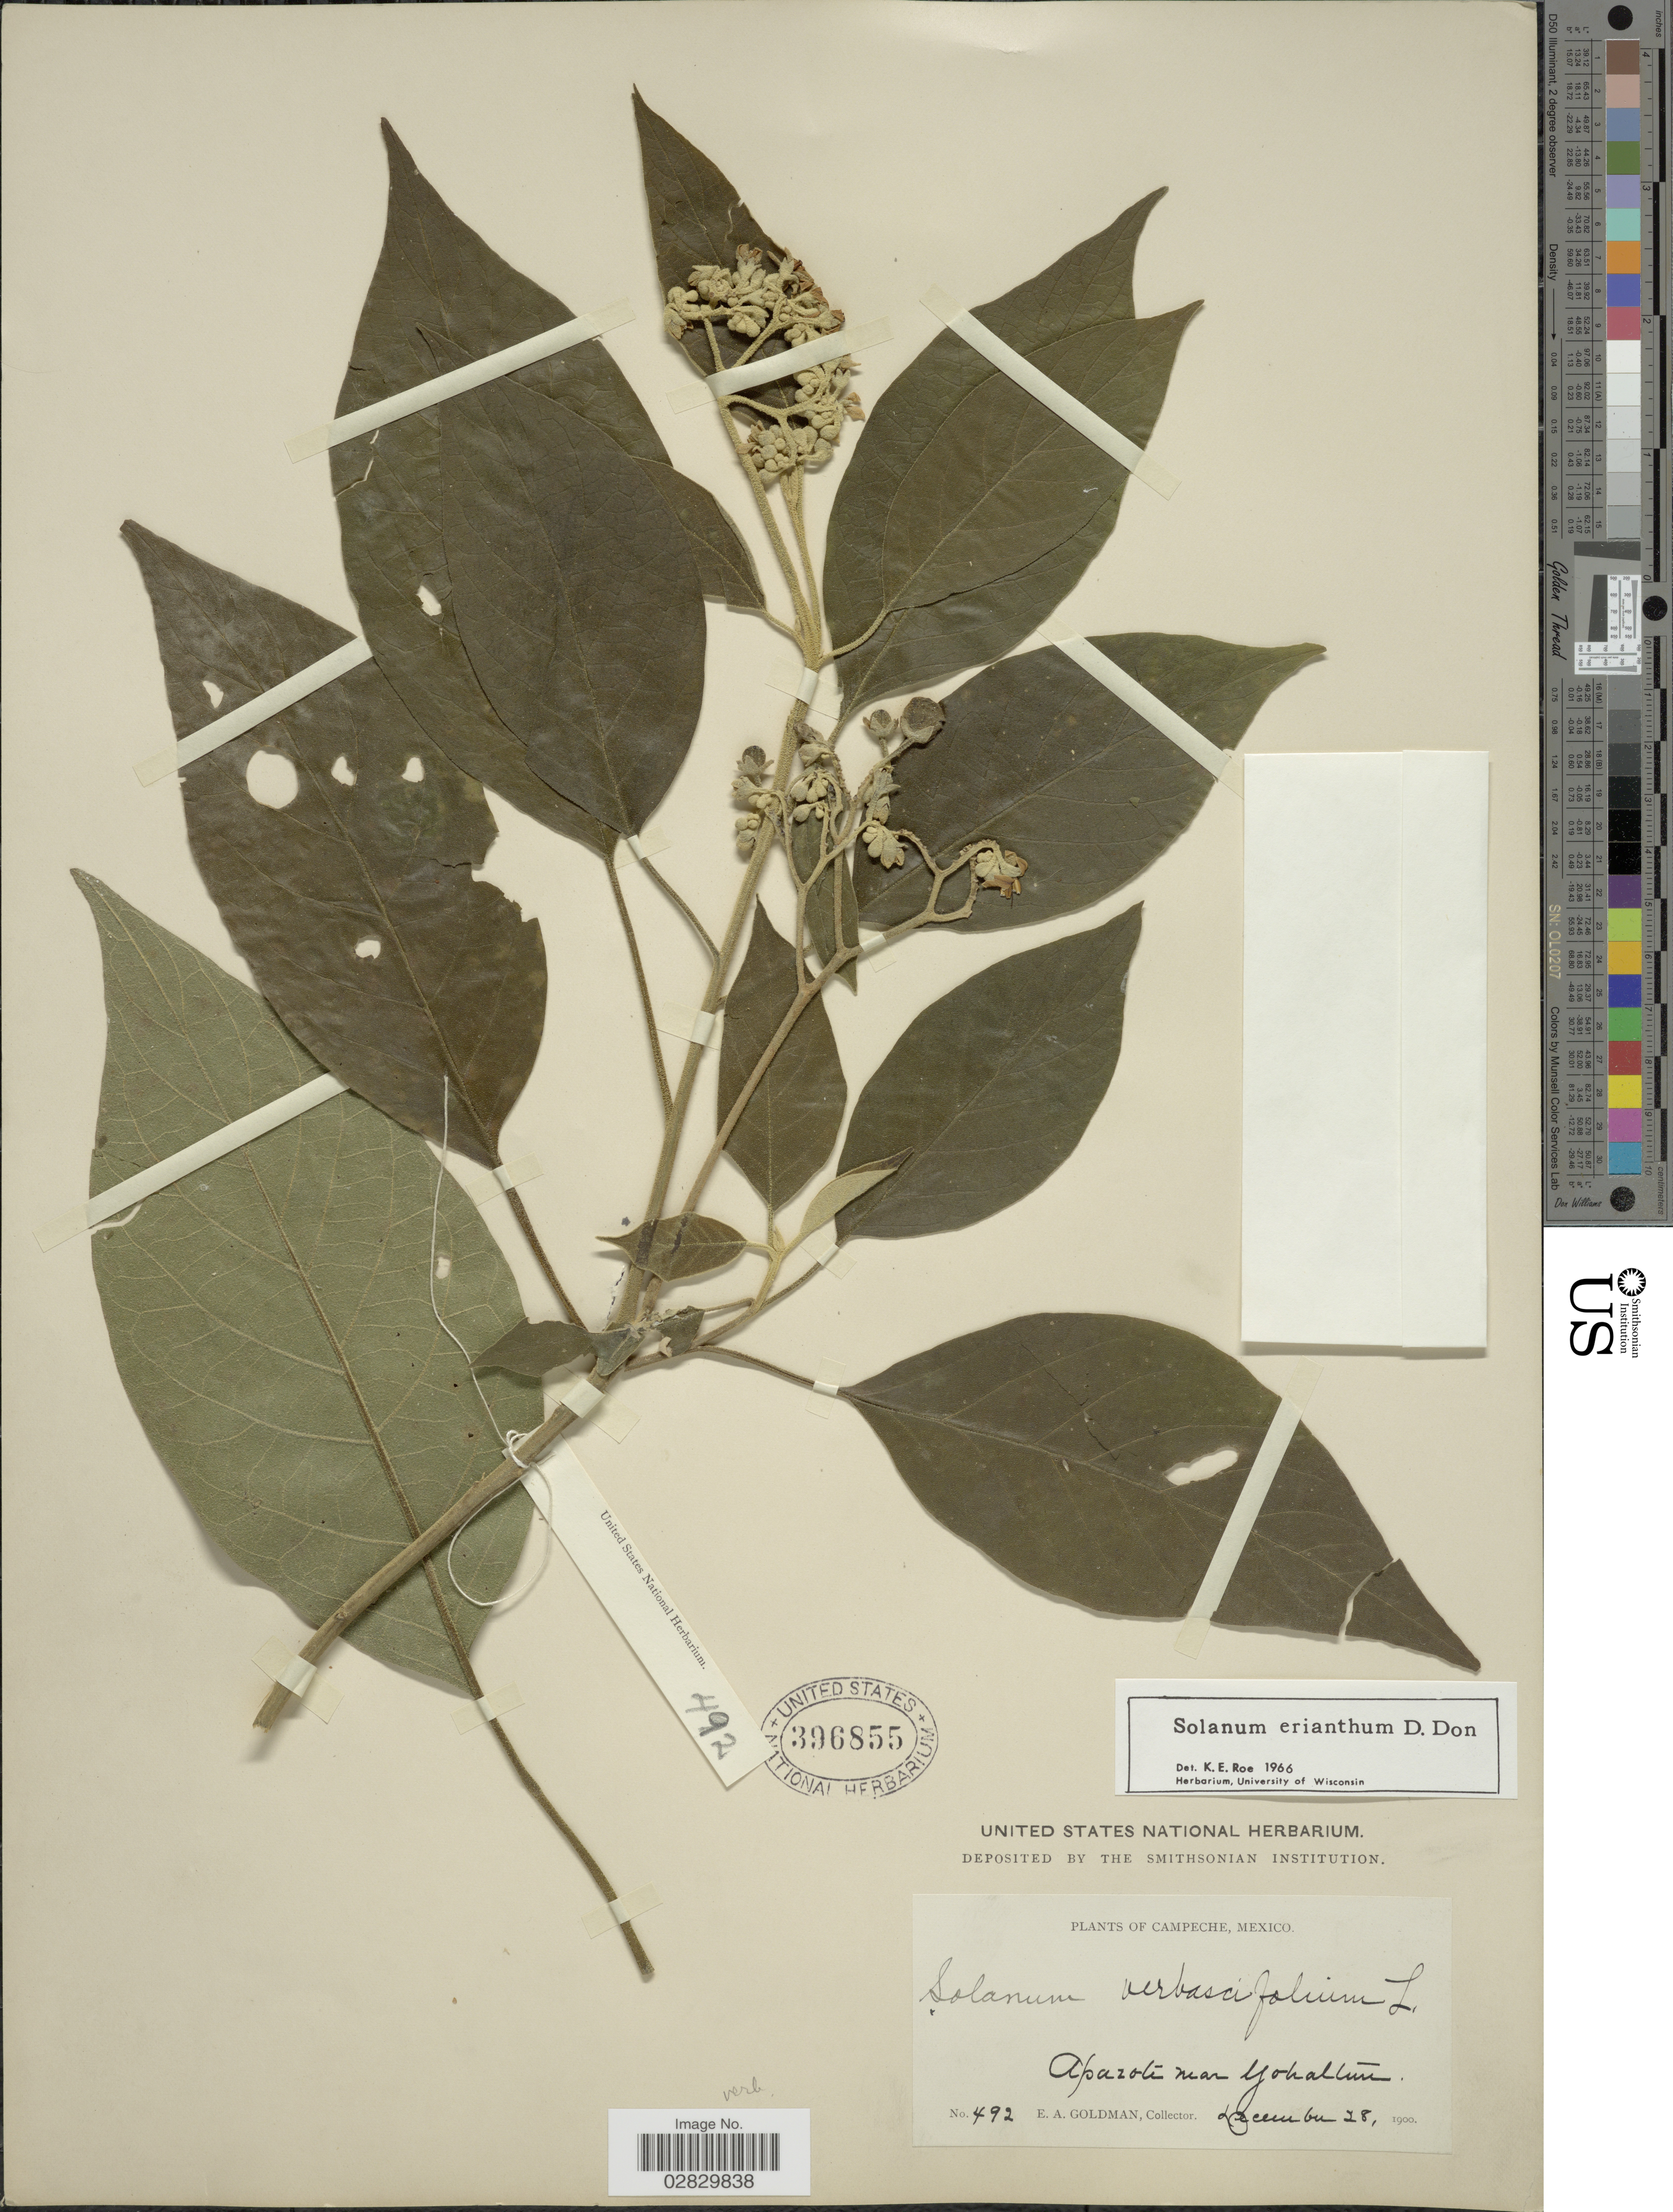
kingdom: Plantae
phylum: Tracheophyta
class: Magnoliopsida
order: Solanales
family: Solanaceae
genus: Solanum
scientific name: Solanum erianthum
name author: D. Don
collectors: E. A. Goldman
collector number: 492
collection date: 1900-12-28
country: Mexico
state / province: Campeche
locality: Apazote near Yohaltun.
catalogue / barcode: US 396855